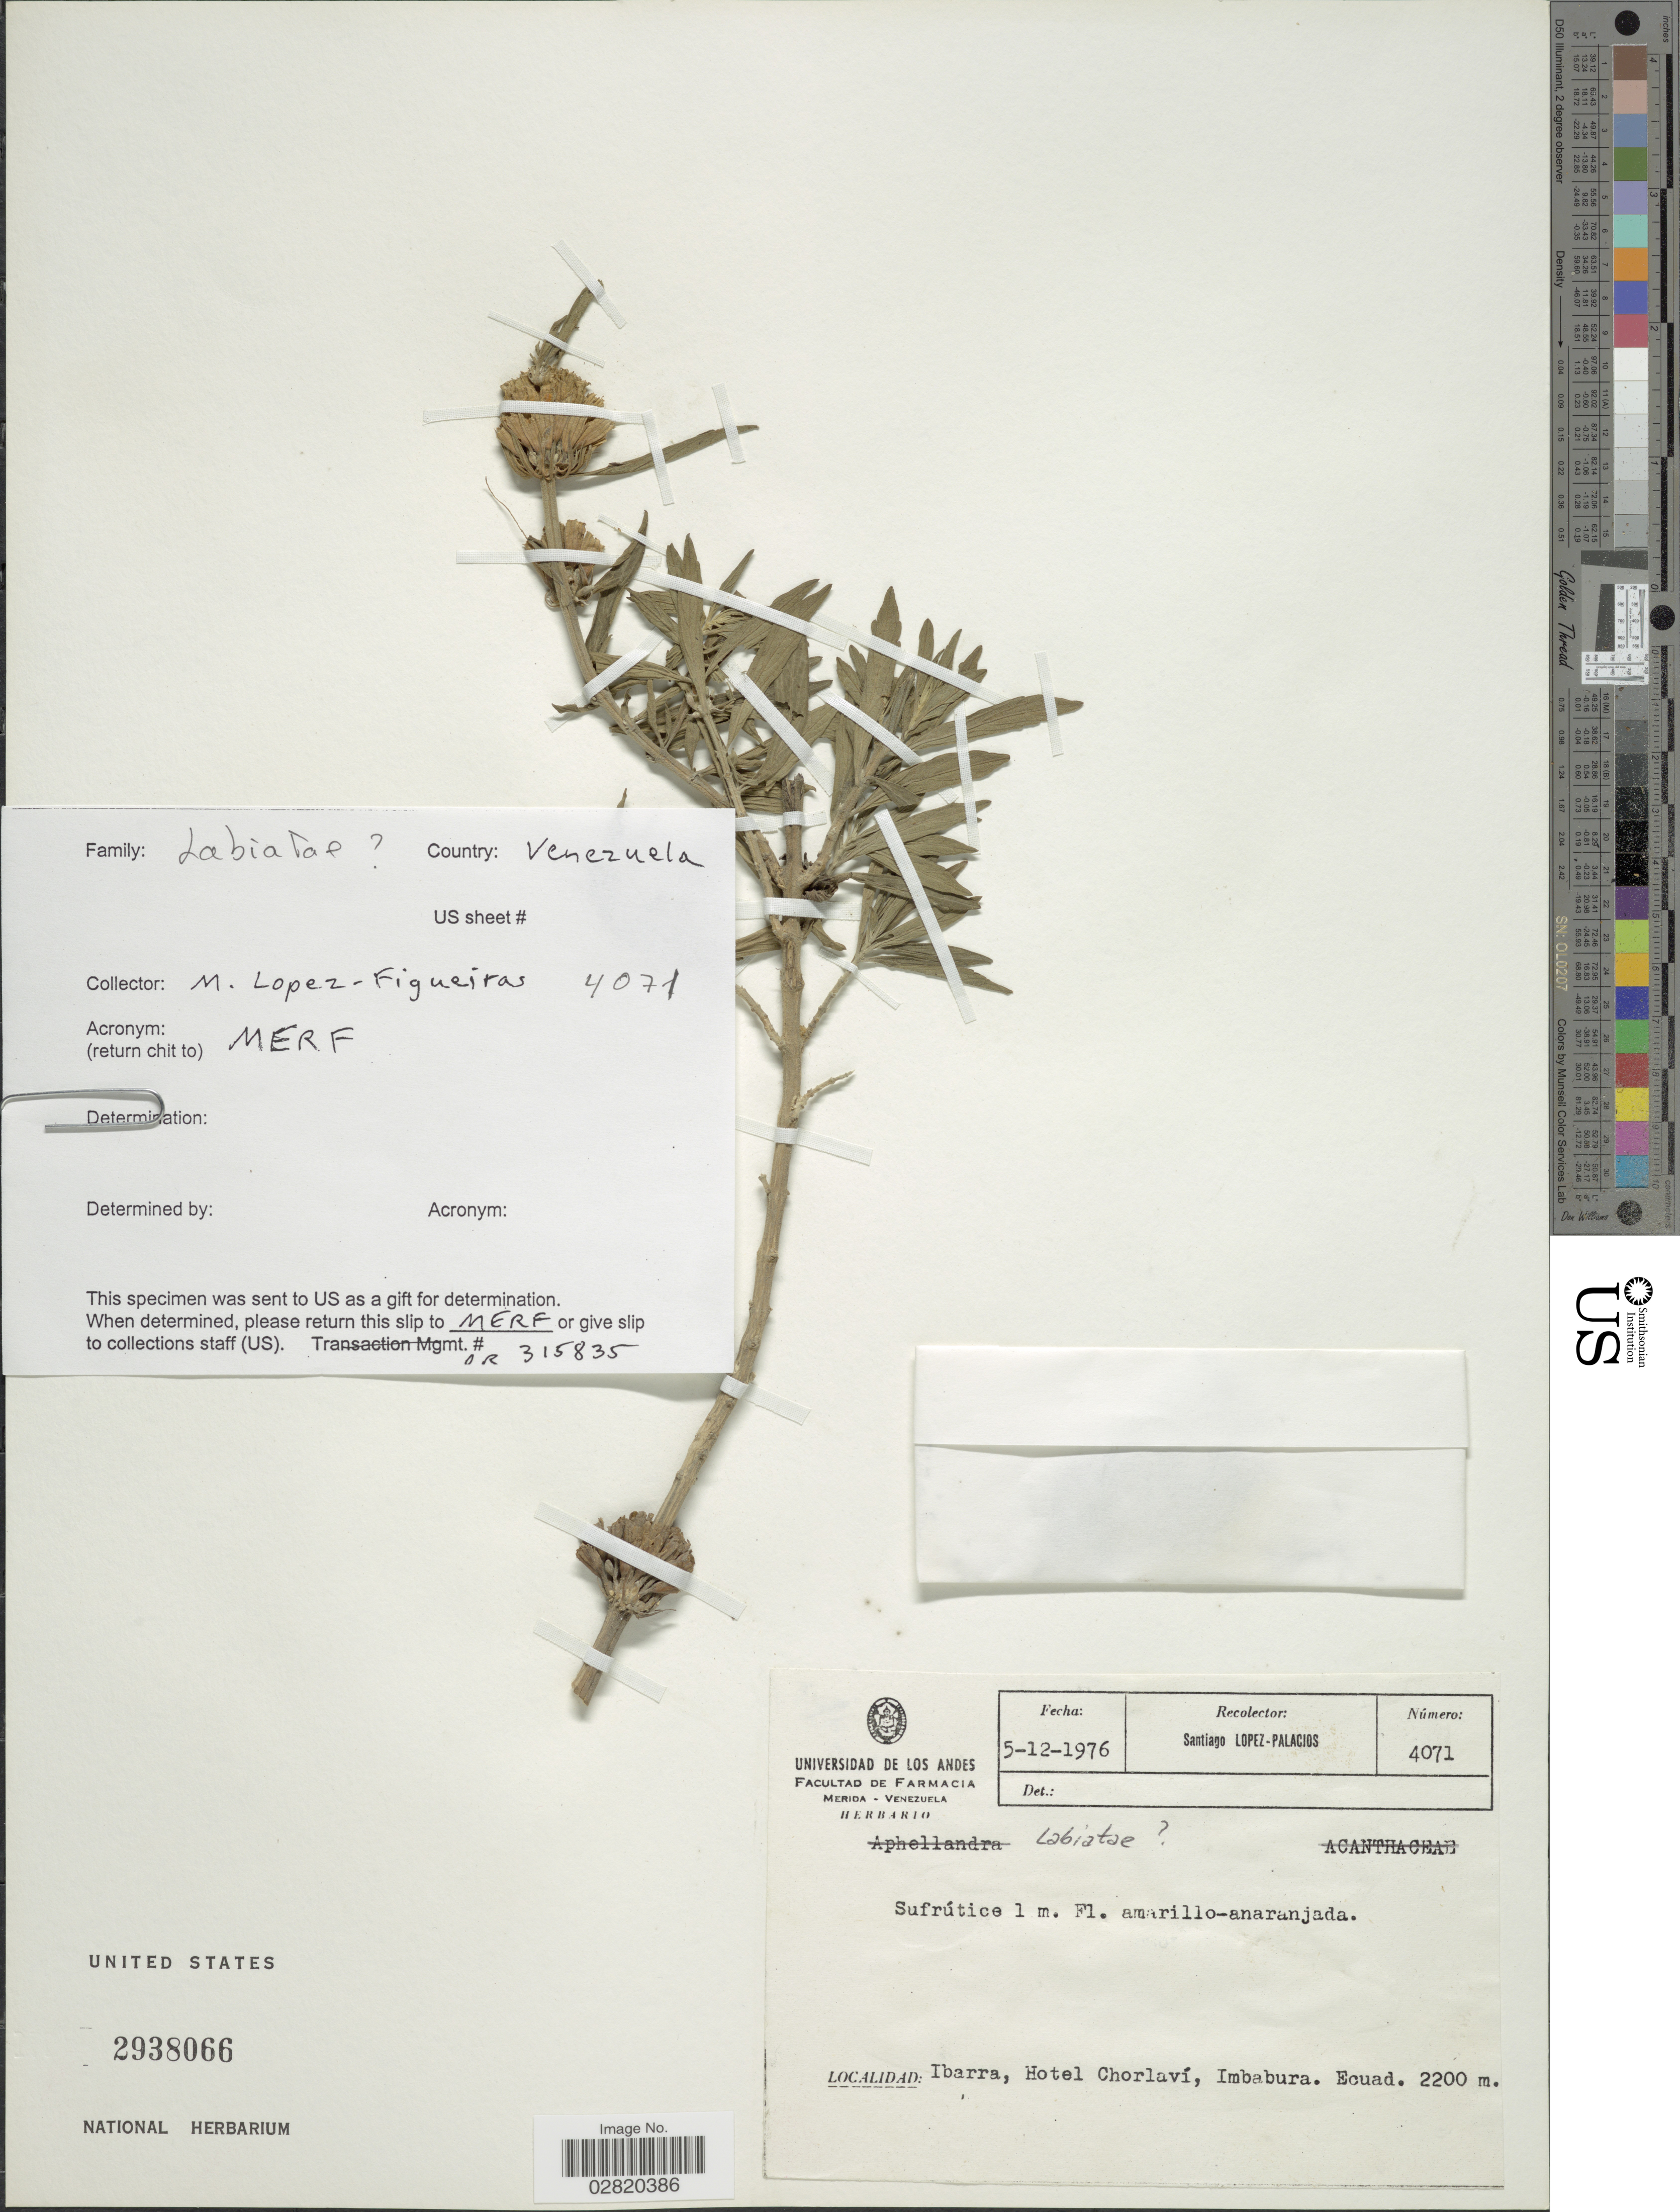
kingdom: Plantae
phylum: Tracheophyta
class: Magnoliopsida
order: Lamiales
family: Lamiaceae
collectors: S. López-Palacios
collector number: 4071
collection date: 1976-12-05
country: Ecuador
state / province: Imbabura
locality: Ibarra, Hotel Chorlaví.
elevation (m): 2200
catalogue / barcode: US 2938066